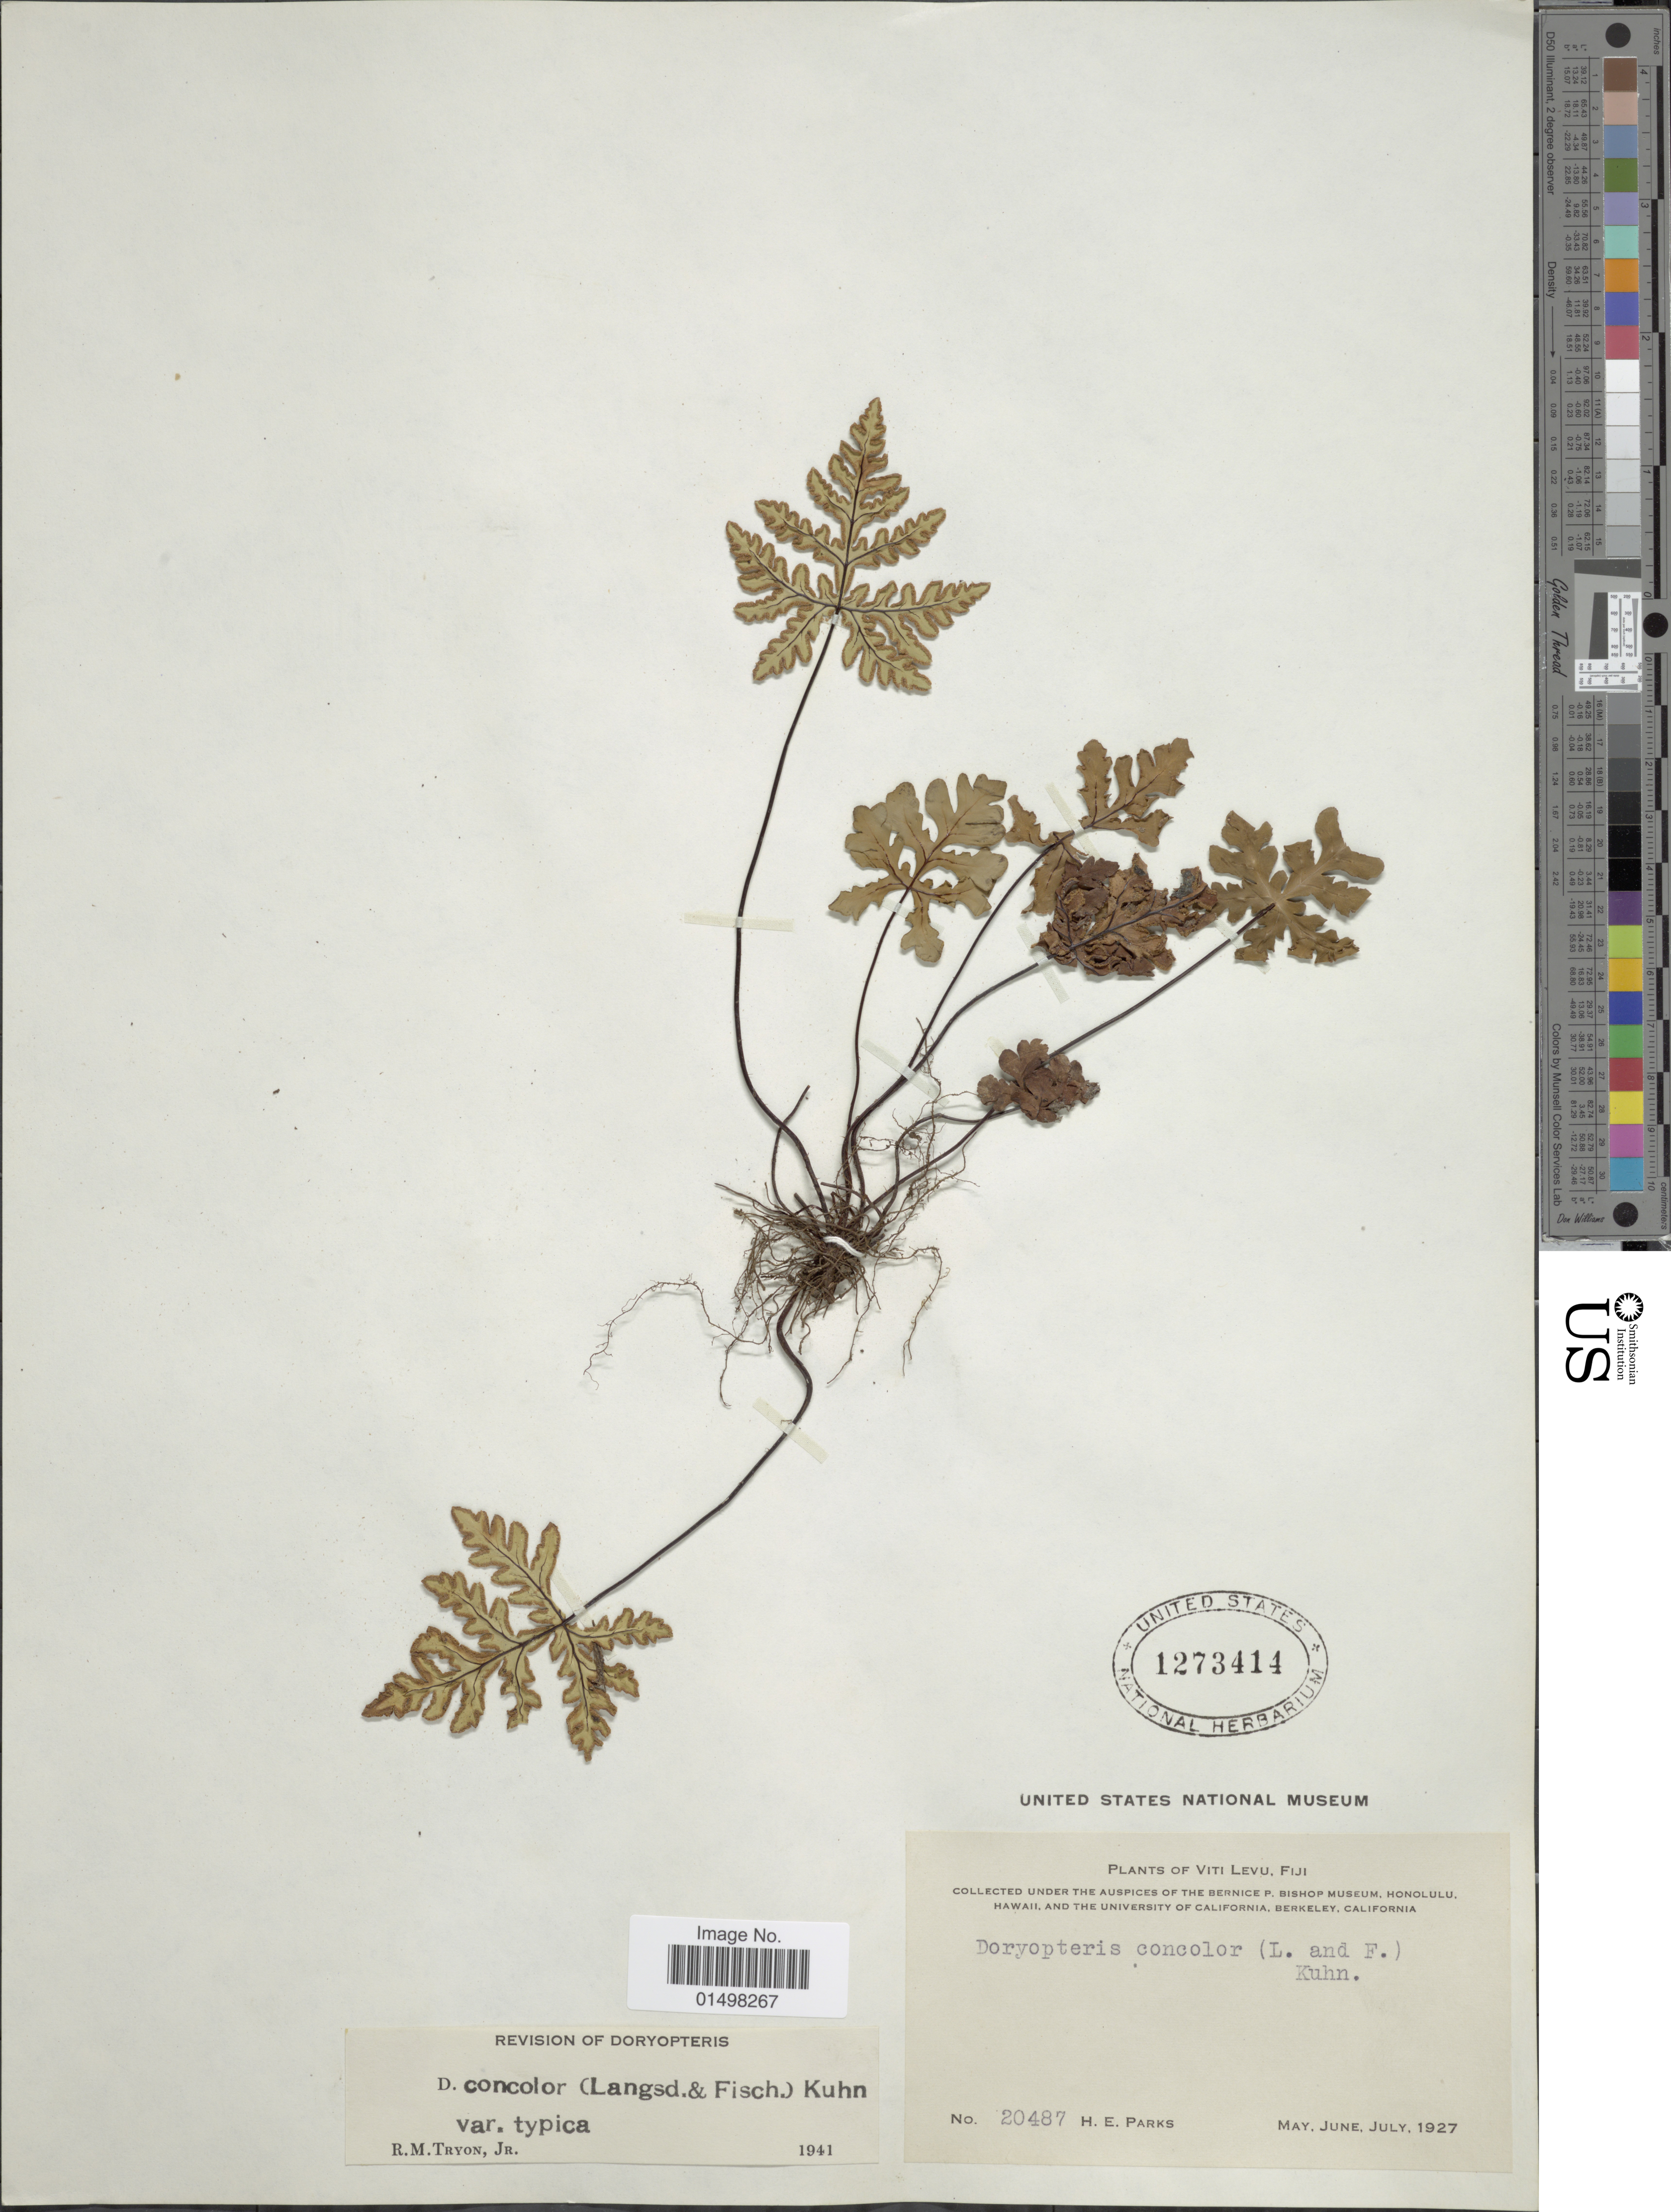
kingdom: Plantae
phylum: Tracheophyta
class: Polypodiopsida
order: Polypodiales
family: Pteridaceae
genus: Doryopteris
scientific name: Doryopteris concolor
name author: (Langsd. & Fisch.) Kuhn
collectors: H. E. Parks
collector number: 20487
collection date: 1927-05/1927-07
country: Fiji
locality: Viti Levu.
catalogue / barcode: US 1273414